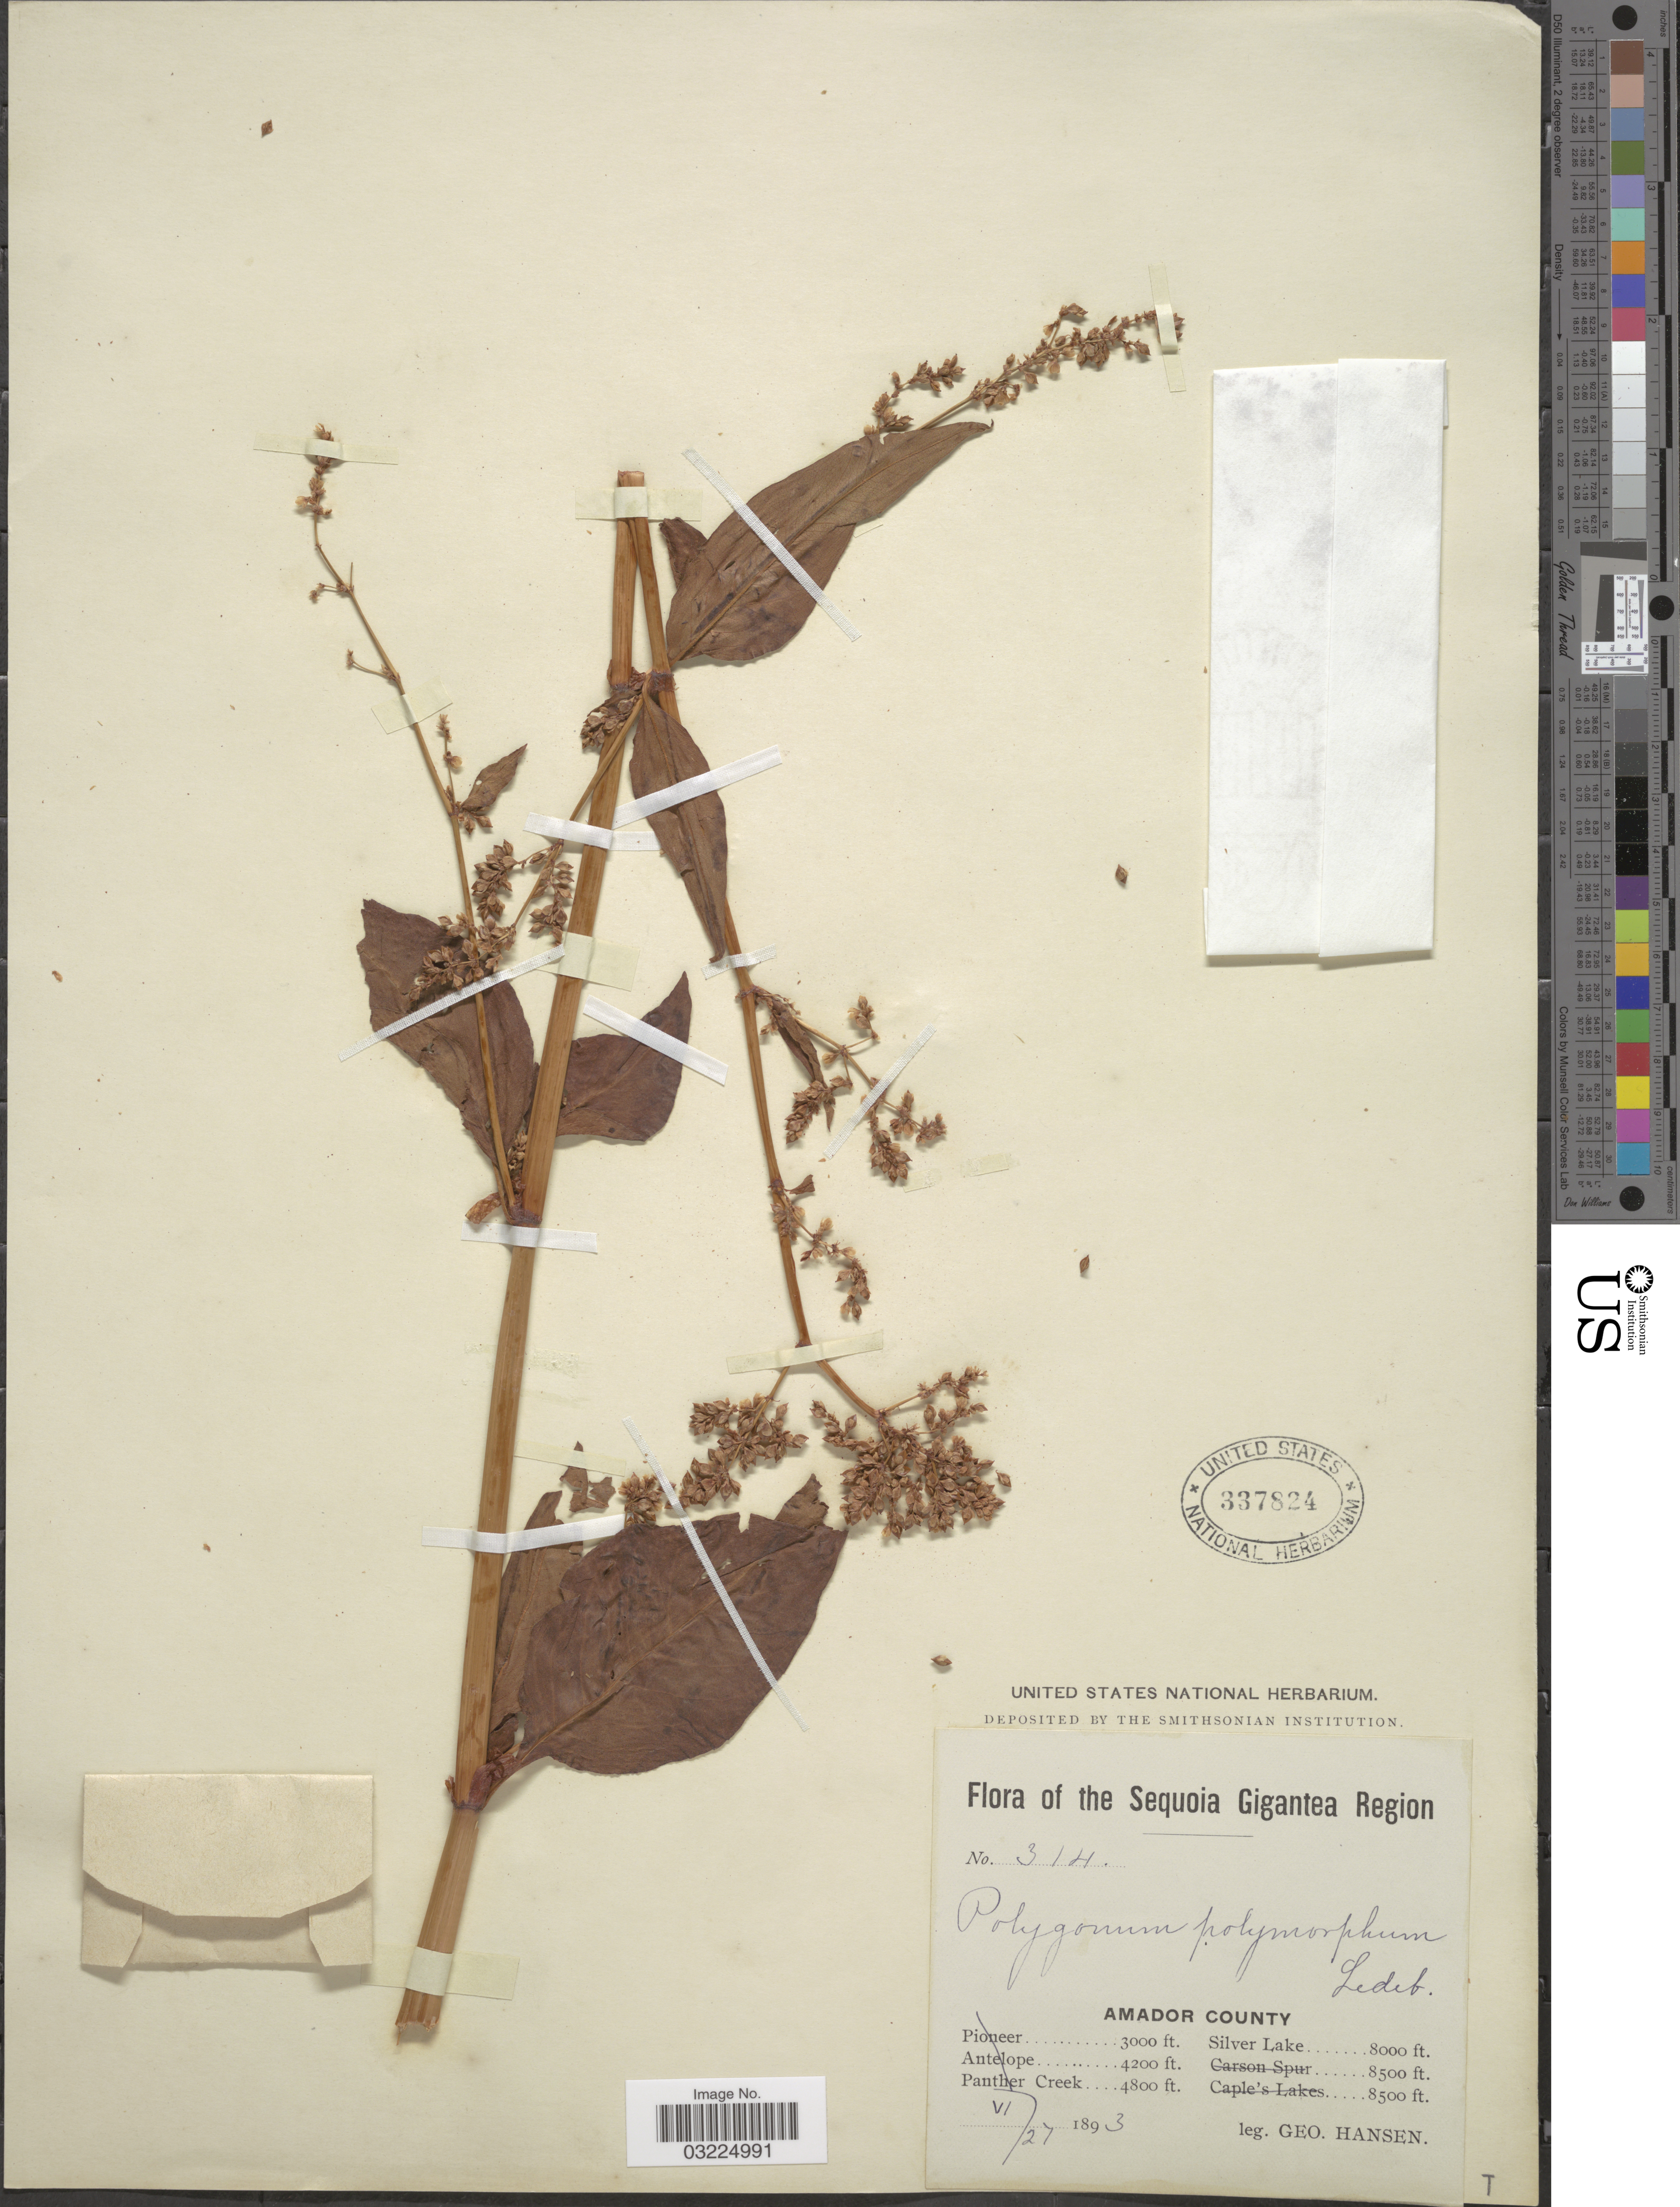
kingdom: Plantae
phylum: Tracheophyta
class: Magnoliopsida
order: Caryophyllales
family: Polygonaceae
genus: Koenigia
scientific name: Koenigia phytolaccifolia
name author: (Meisn. ex Small) T.M. Schust. & Reveal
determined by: Strong, Mark T., (BOT), Smithsonian Institution - National Museum of Natural History (UNITED STATES)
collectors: G. Hansen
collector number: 314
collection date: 1893-06-27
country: United States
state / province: California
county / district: Amador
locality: Sequoia Gigantea Region. Amador County. Silver Lake.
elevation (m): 2438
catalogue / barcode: US 337824